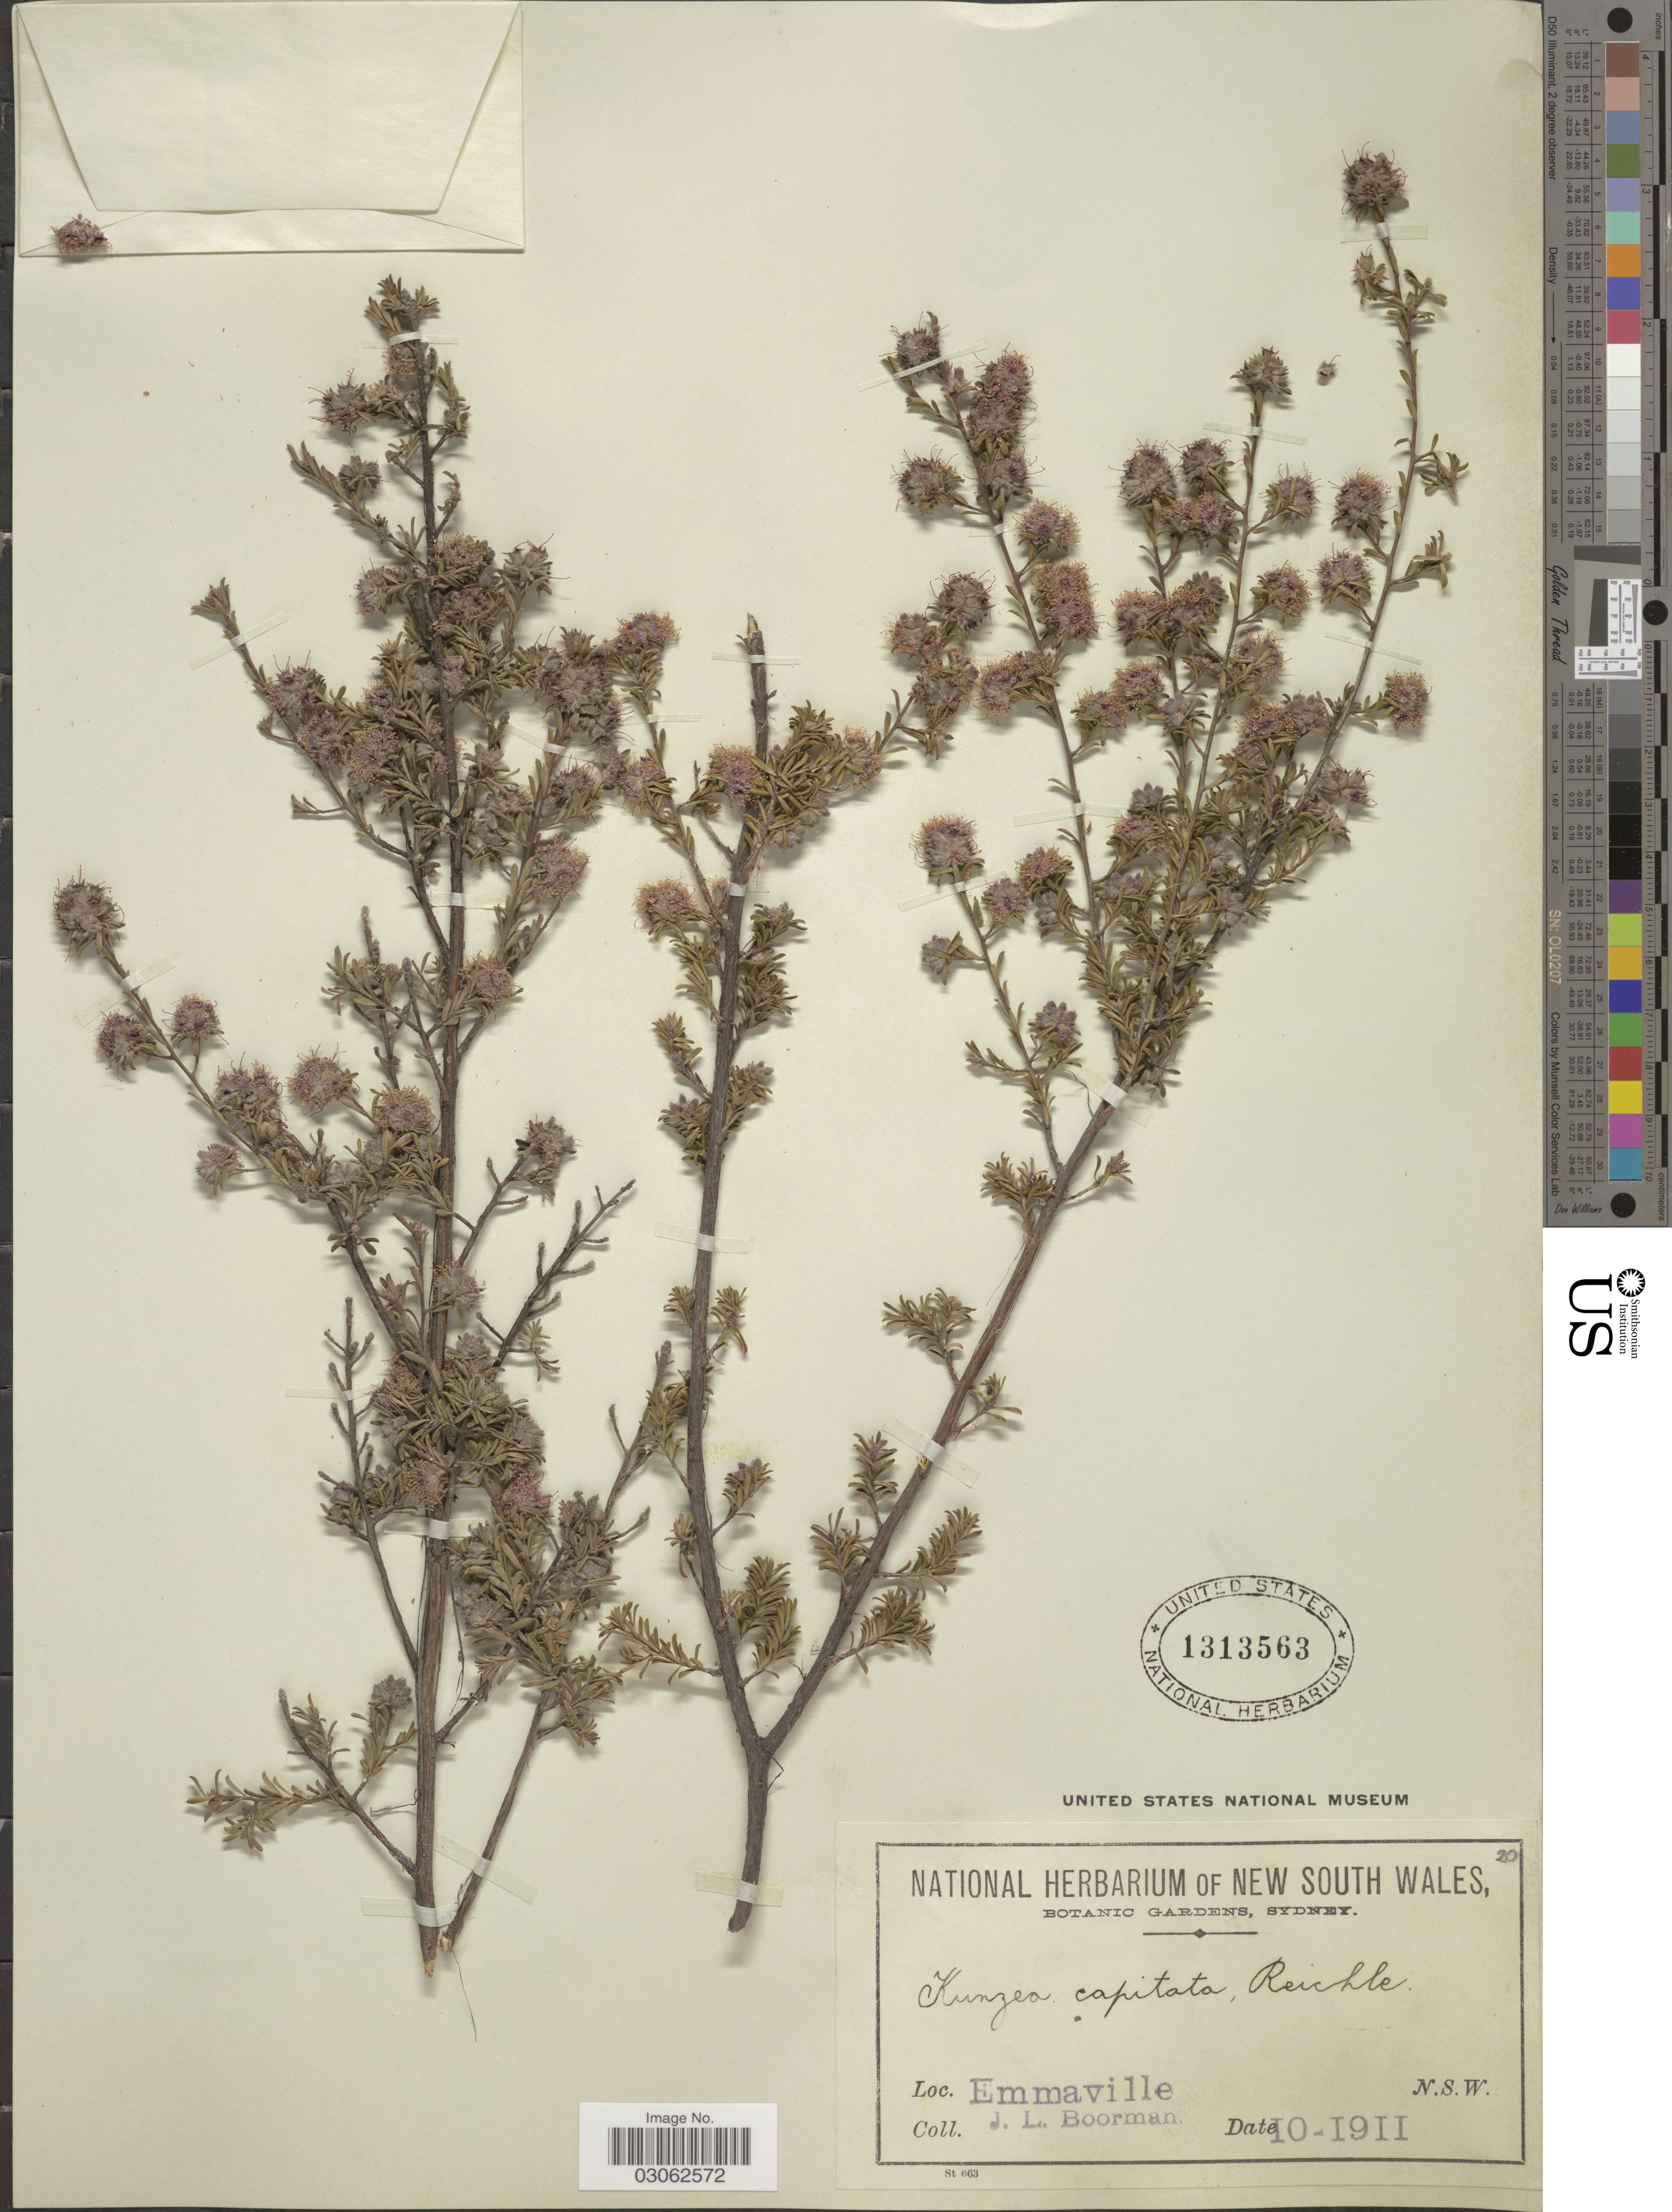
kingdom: Plantae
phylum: Tracheophyta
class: Magnoliopsida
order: Myrtales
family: Myrtaceae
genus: Kunzea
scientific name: Kunzea capitata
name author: (Sm.) Heynh.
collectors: J. Boorman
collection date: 1911-10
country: Australia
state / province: New South Wales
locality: Emmaville N.S.W.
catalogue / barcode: US 1313563